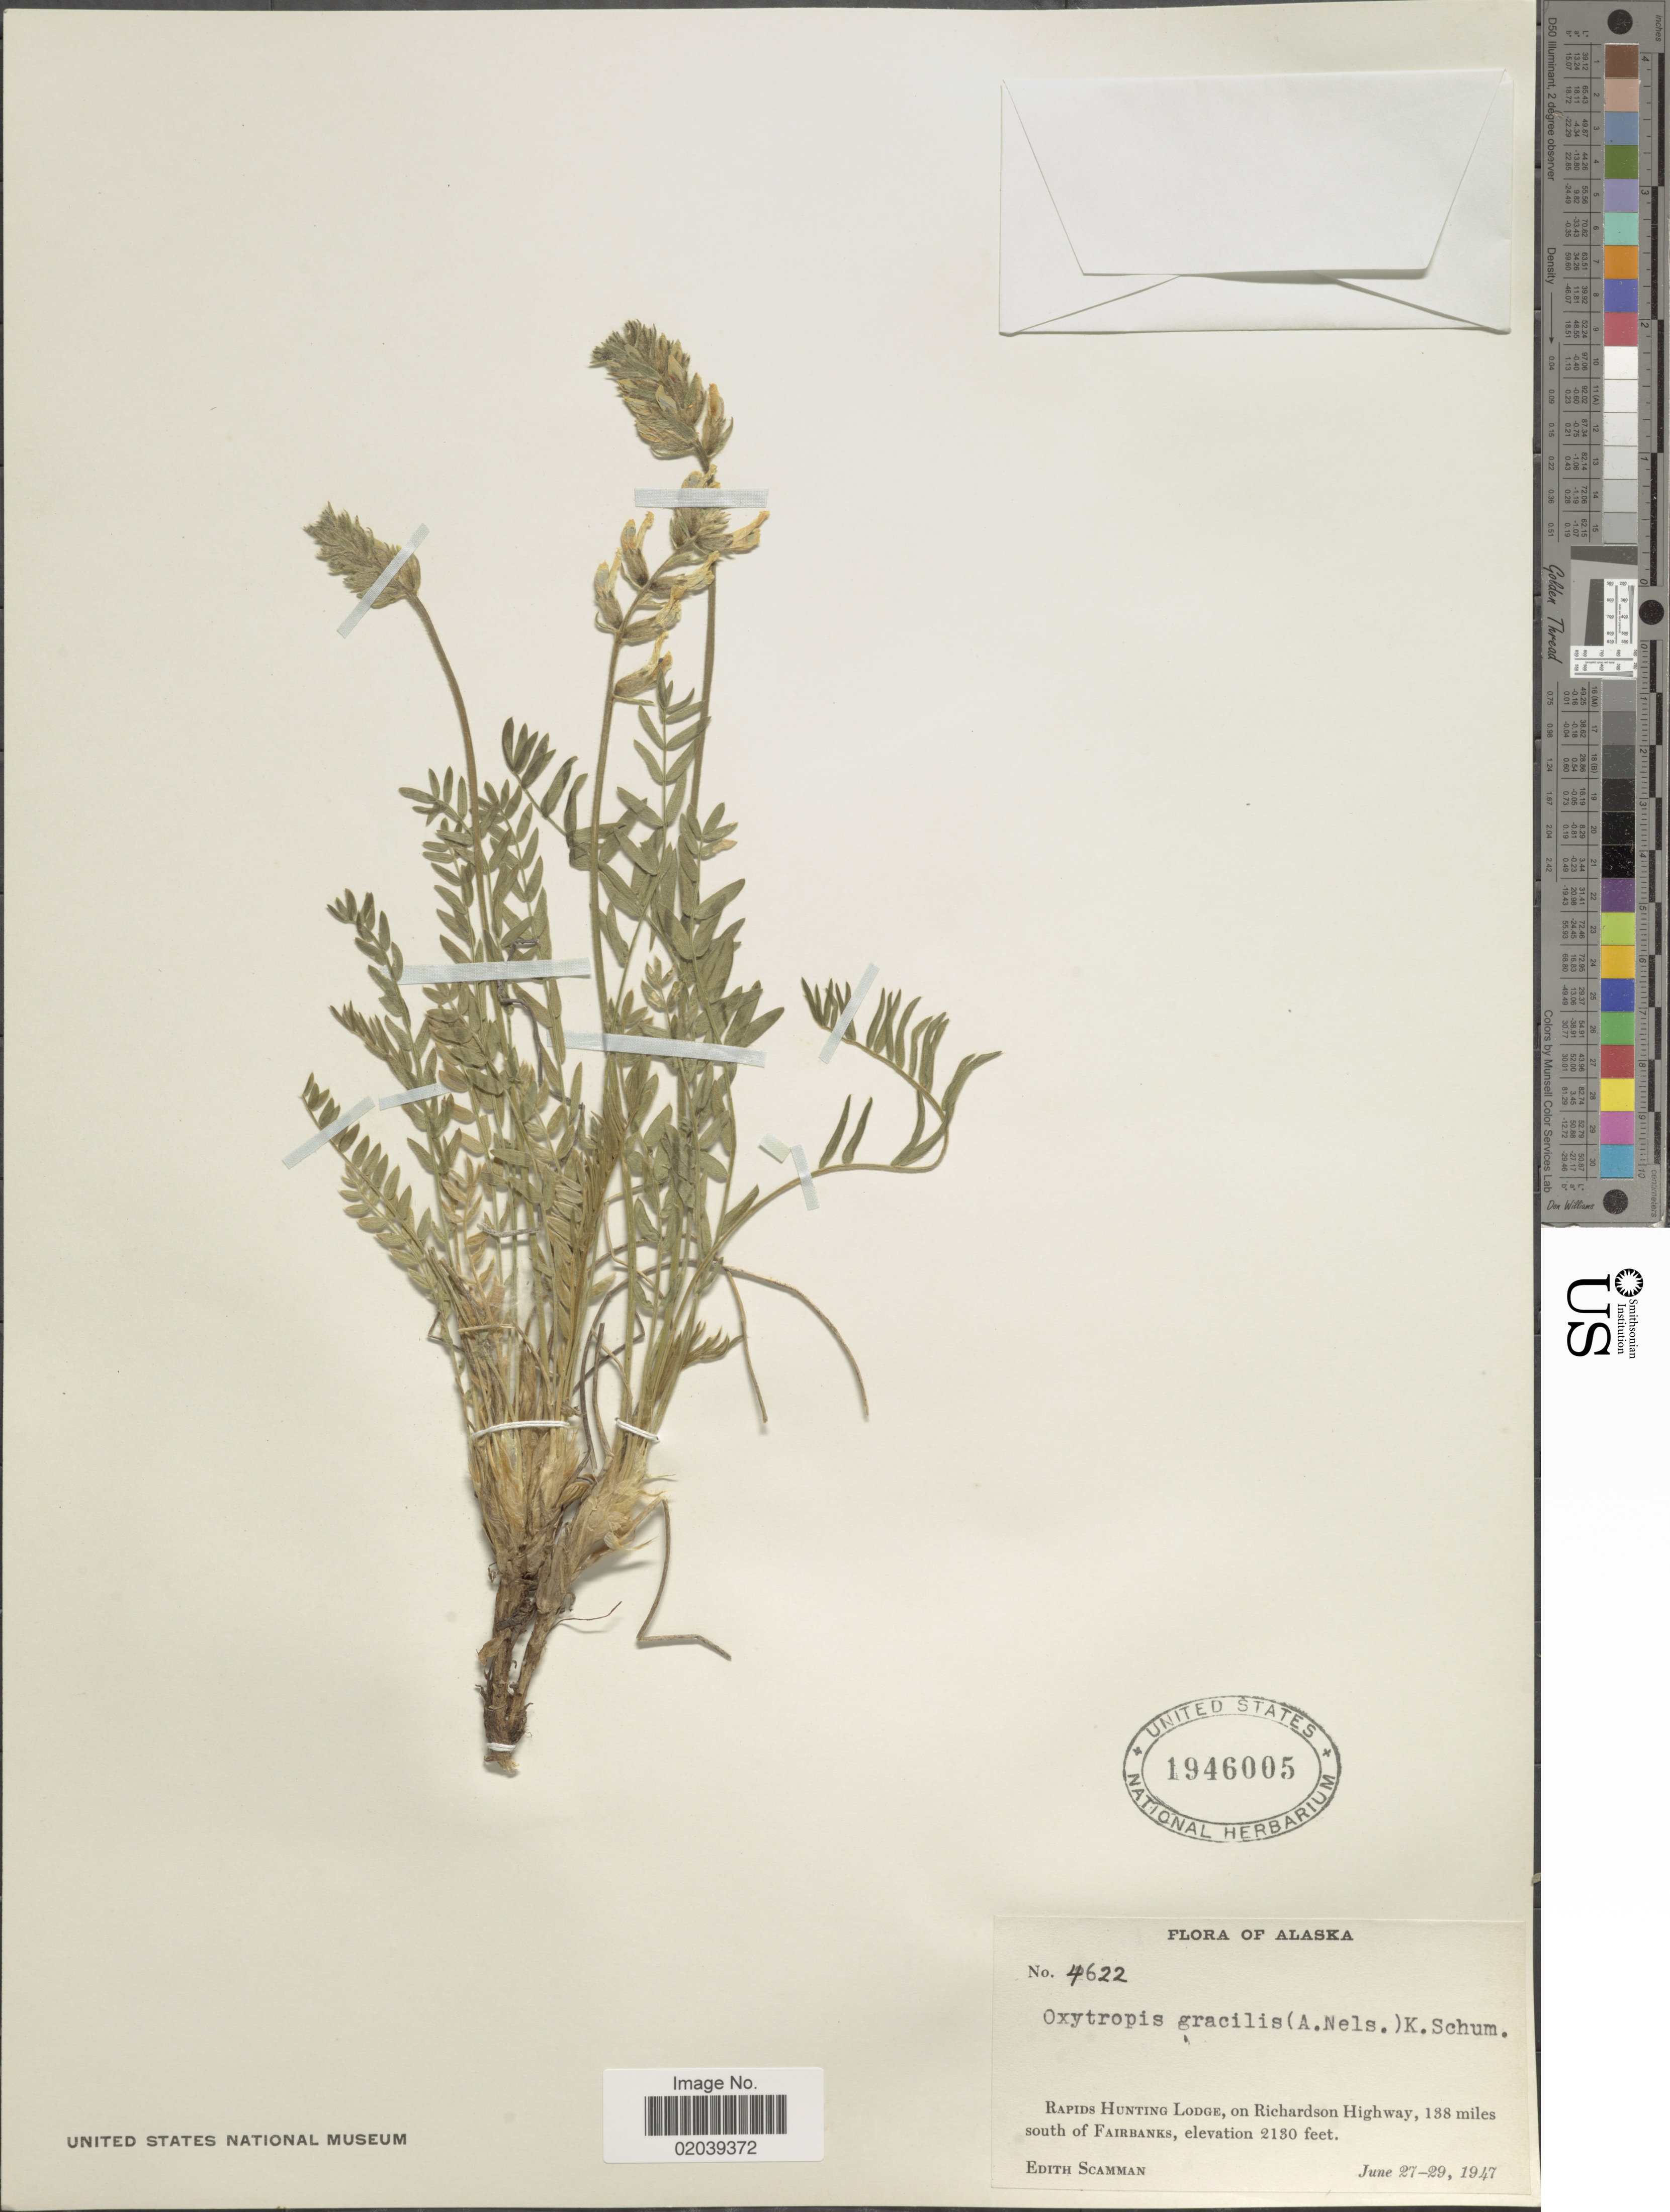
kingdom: Plantae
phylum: Tracheophyta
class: Magnoliopsida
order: Fabales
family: Fabaceae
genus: Oxytropis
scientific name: Oxytropis campestris var. gracilis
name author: (A. Nelson) Barneby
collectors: E. Scamman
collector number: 4622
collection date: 1947-06-27/1947-06-29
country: United States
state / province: Alaska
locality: Rapids Hunting Lodge, on Richardson Highway, 138 miles south of Fairbanks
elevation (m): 649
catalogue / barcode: US 1946005